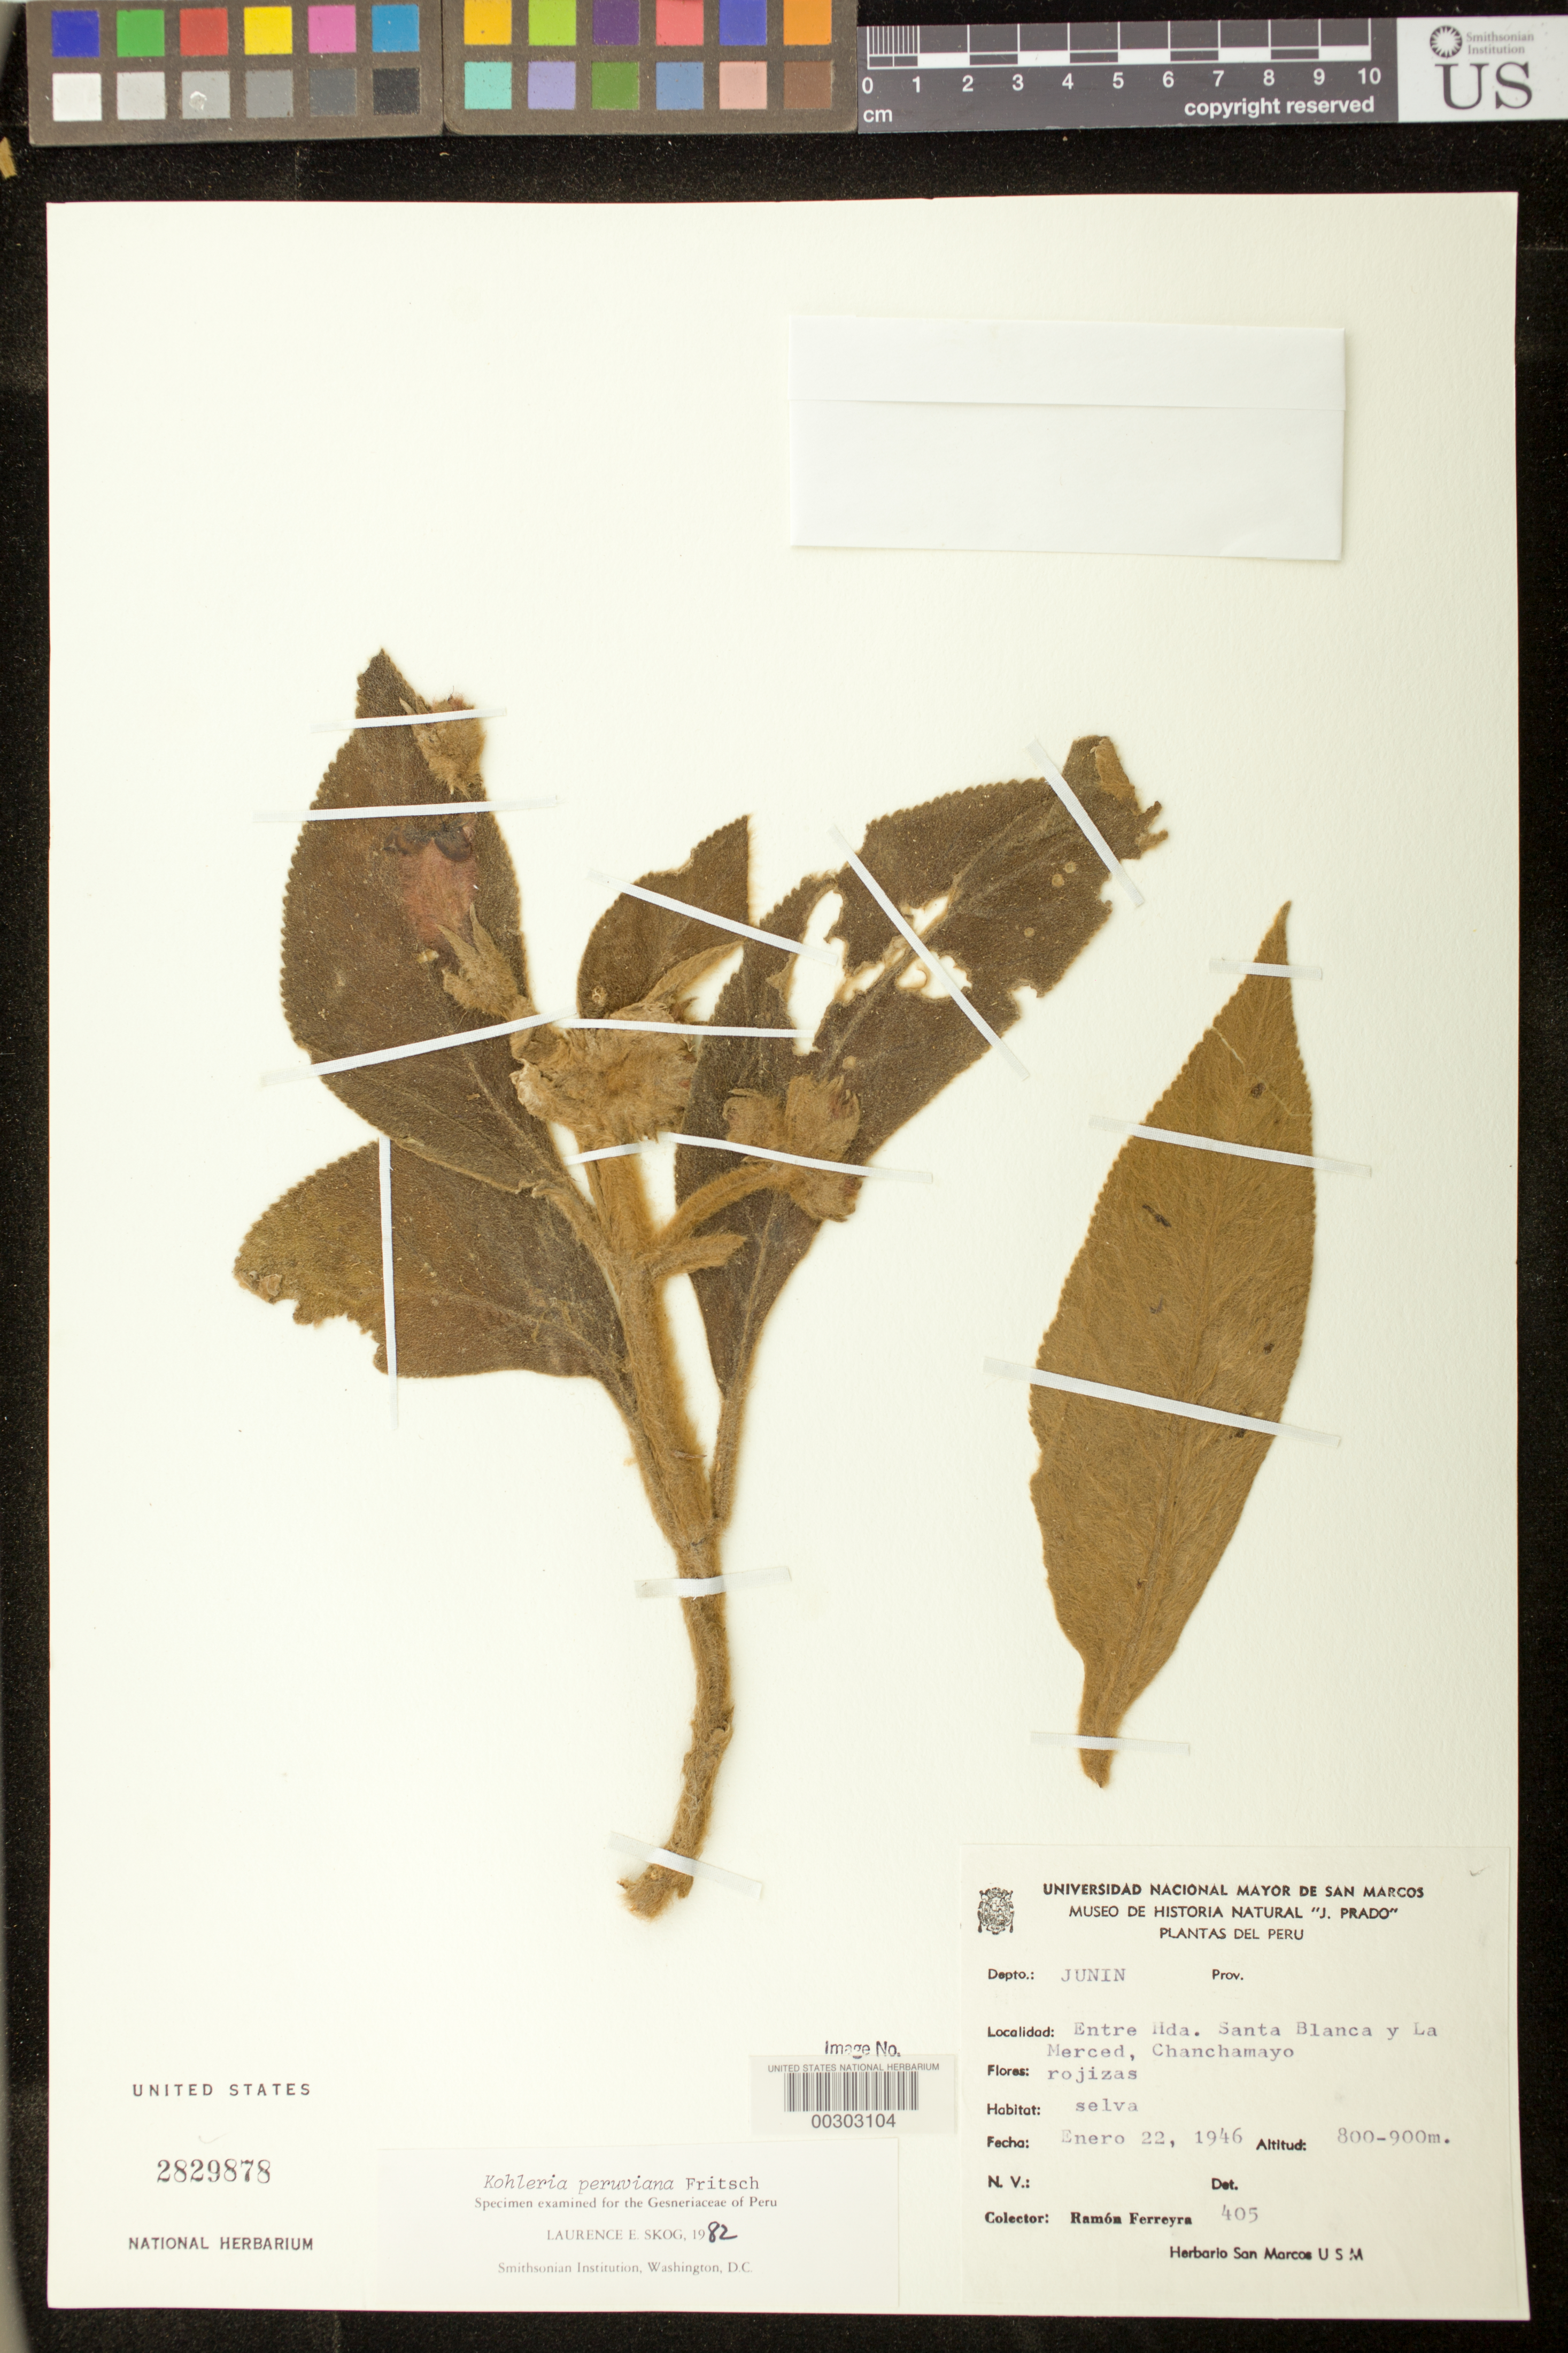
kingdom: Plantae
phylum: Tracheophyta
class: Magnoliopsida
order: Lamiales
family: Gesneriaceae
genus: Kohleria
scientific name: Kohleria peruviana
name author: Fritsch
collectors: R. A. Ferreyra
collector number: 405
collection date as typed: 22 Jan 1946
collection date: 1946-01-22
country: Peru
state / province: Junín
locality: Between Hda. Santa Blanca and La Merced, Chanchamayo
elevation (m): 800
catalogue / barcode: US 2829878